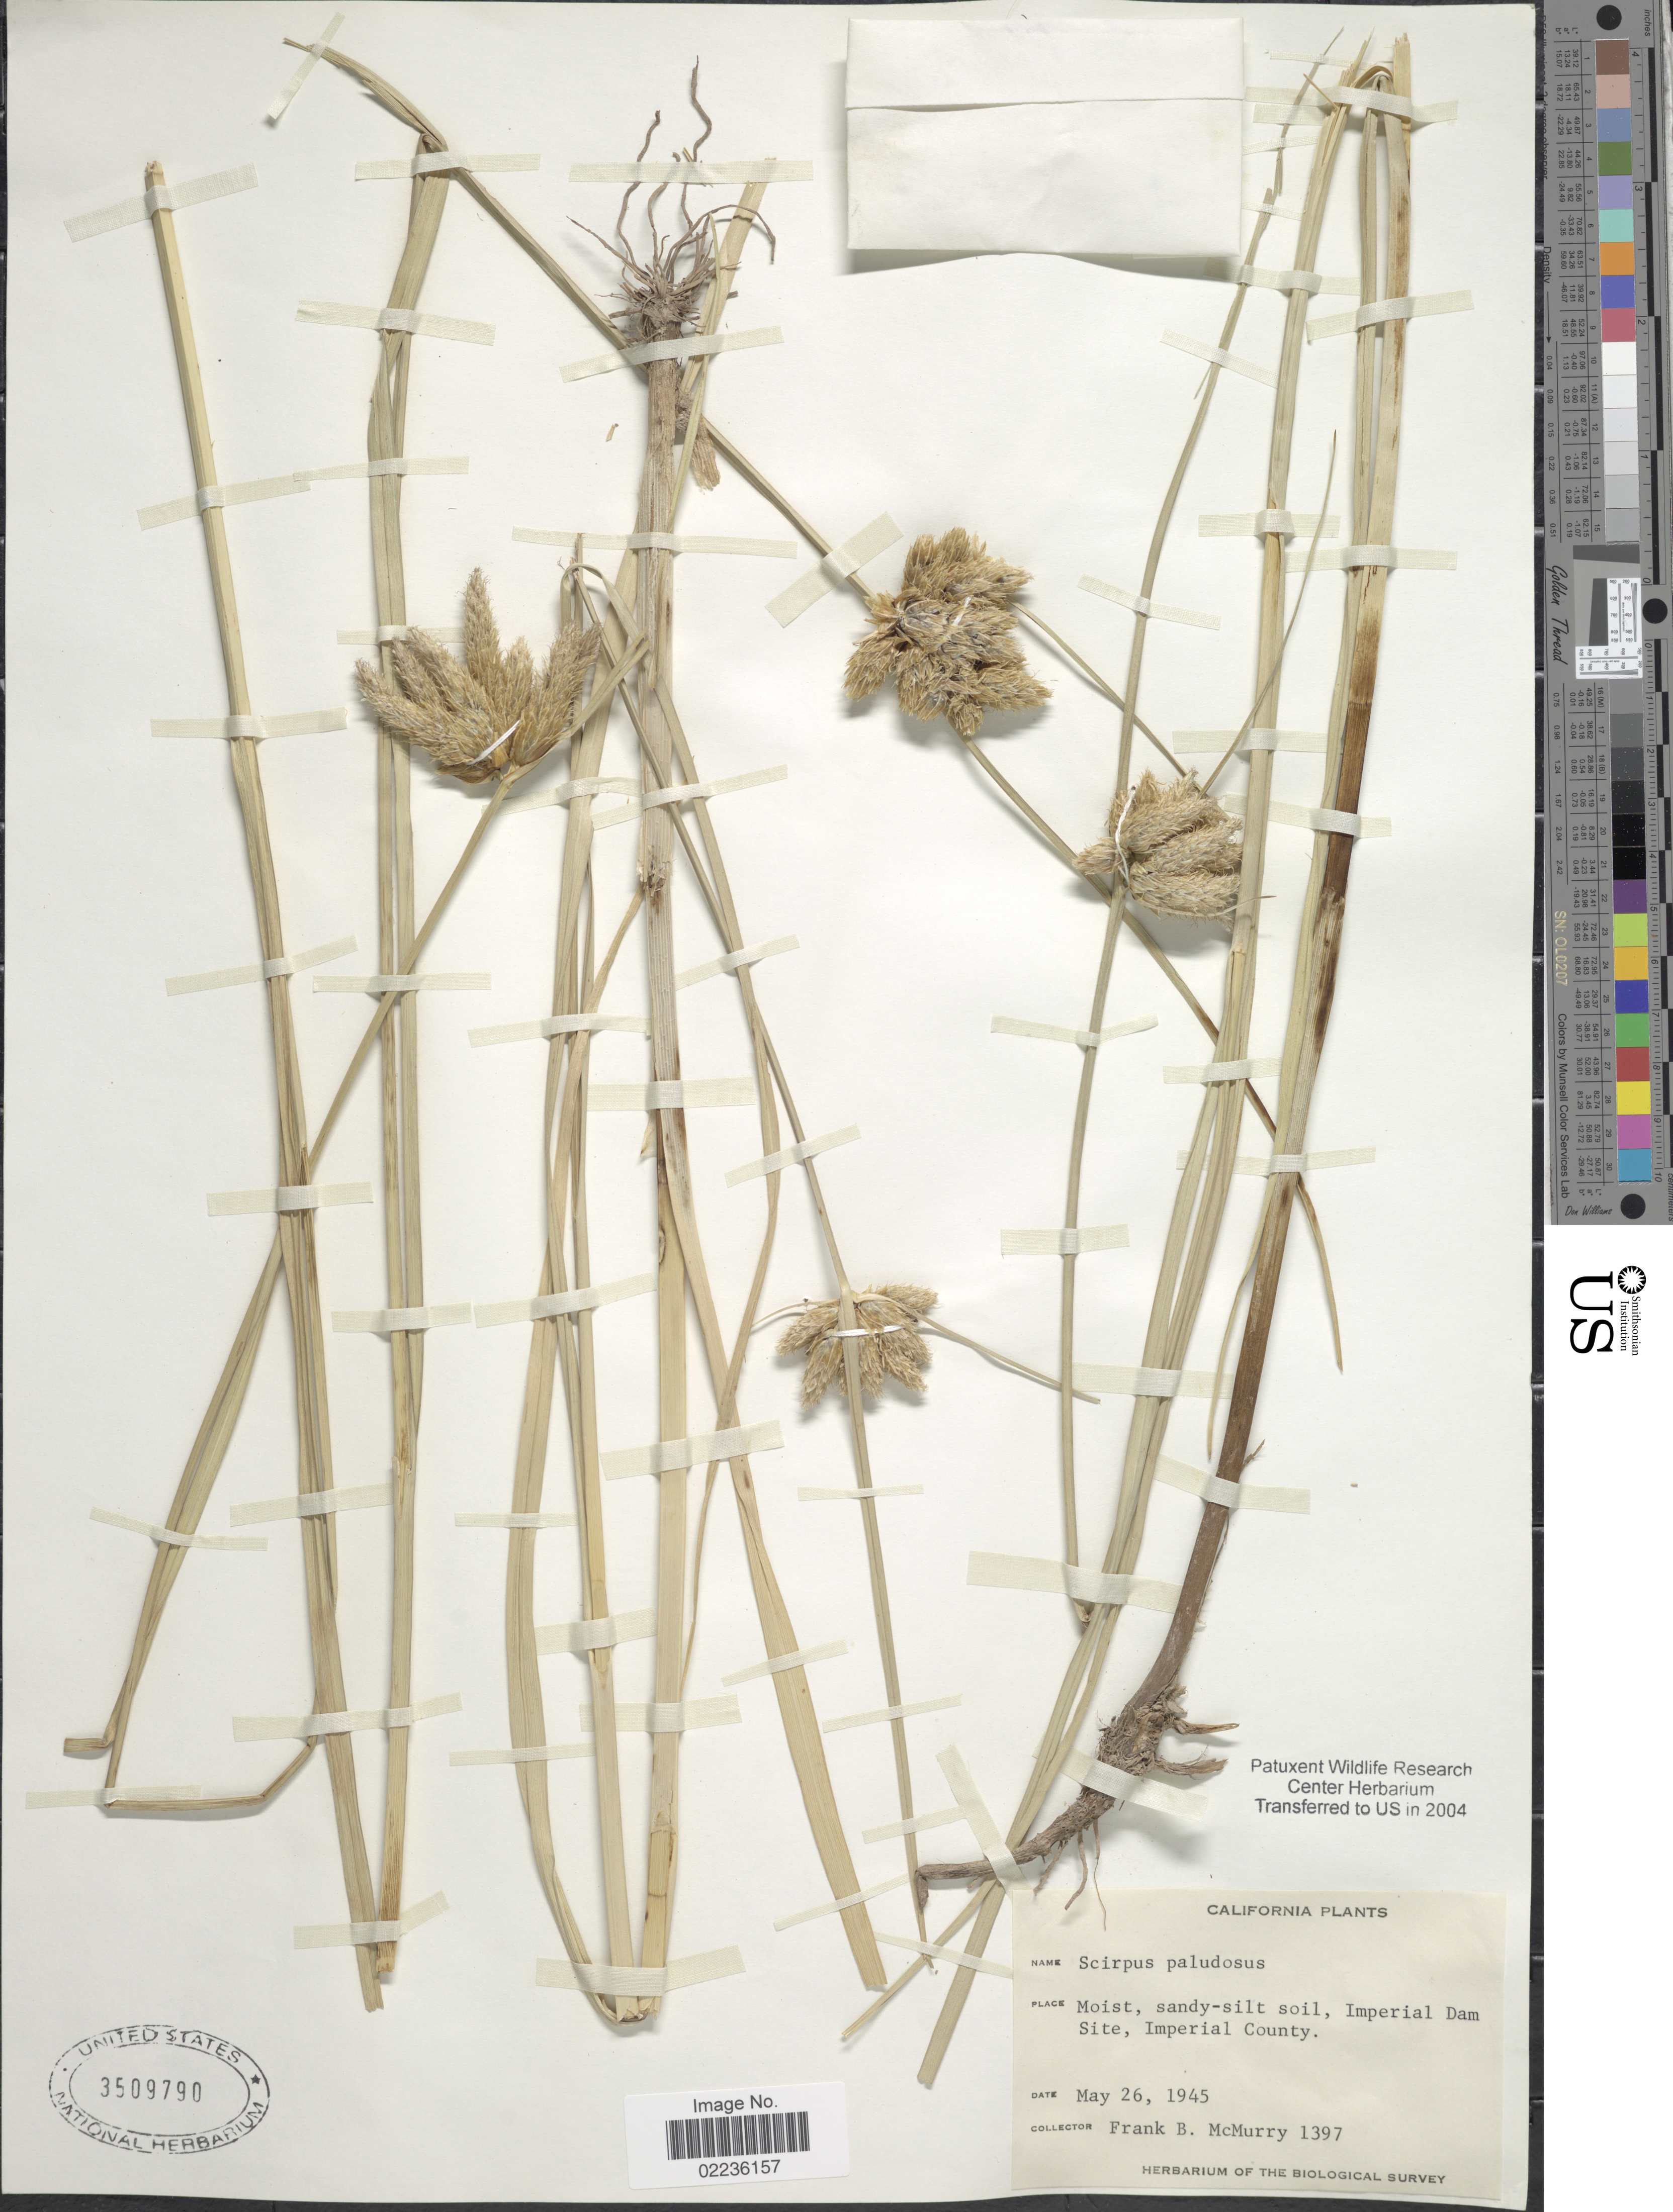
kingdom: Plantae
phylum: Tracheophyta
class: Liliopsida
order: Poales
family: Cyperaceae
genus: Bolboschoenus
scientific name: Bolboschoenus maritimus subsp. paludosus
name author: (A. Nelson) T. Koyama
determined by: Strong, M. T., (US), Smithsonian Institution - National Museum of Natural History (UNITED STATES)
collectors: F. B. McMurry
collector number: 1397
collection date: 1945-05-26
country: United States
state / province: California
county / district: Imperial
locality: Moist, sandy-silt soil, Imperial Dam Site, Imperial County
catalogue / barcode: US 3509790